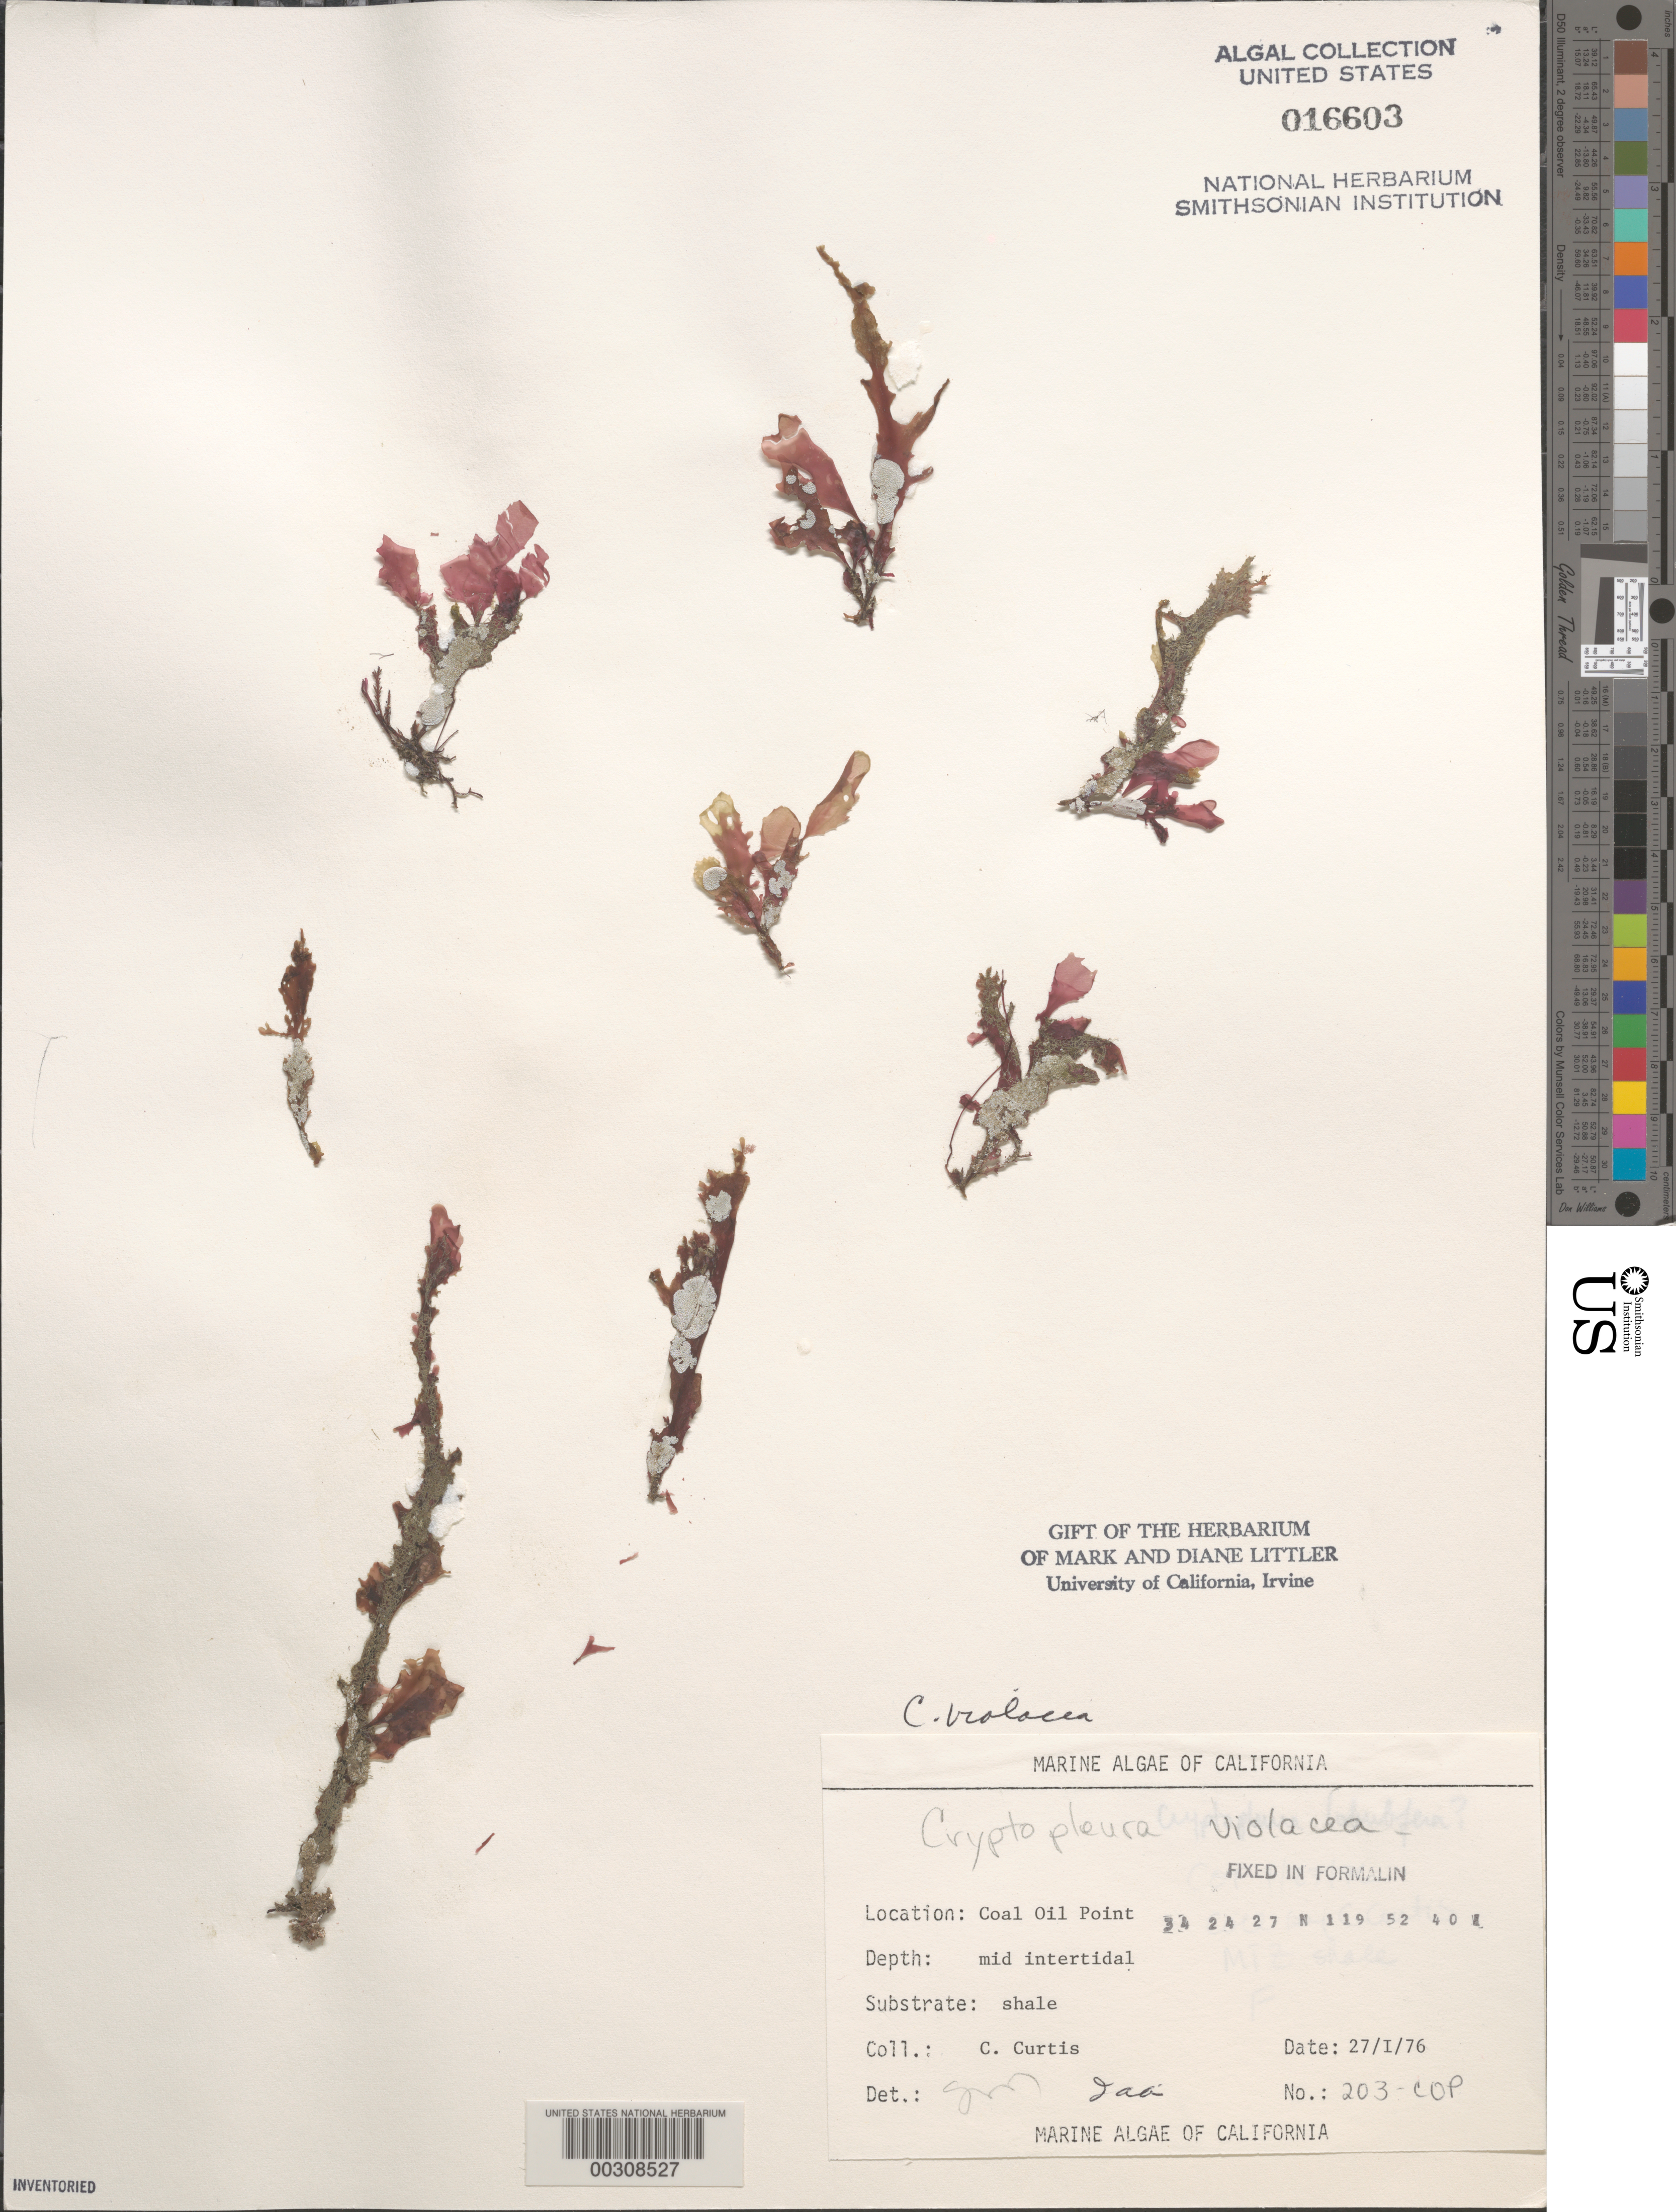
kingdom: Plantae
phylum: Rhodophyta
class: Florideophyceae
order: Ceramiales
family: Delesseriaceae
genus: Cryptopleura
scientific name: Cryptopleura violacea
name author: (J. Ag.) Kylin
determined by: Murray, S. N.; Abbott, I. A.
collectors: C. Curtis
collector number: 203-cop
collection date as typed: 27 Jan 1976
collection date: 1976-01-27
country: United States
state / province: California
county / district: Santa Barbara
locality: Coal Oil Point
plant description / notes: BLM-SOCALBIGHT Rocky Intertidal Survey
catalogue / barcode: US 16603